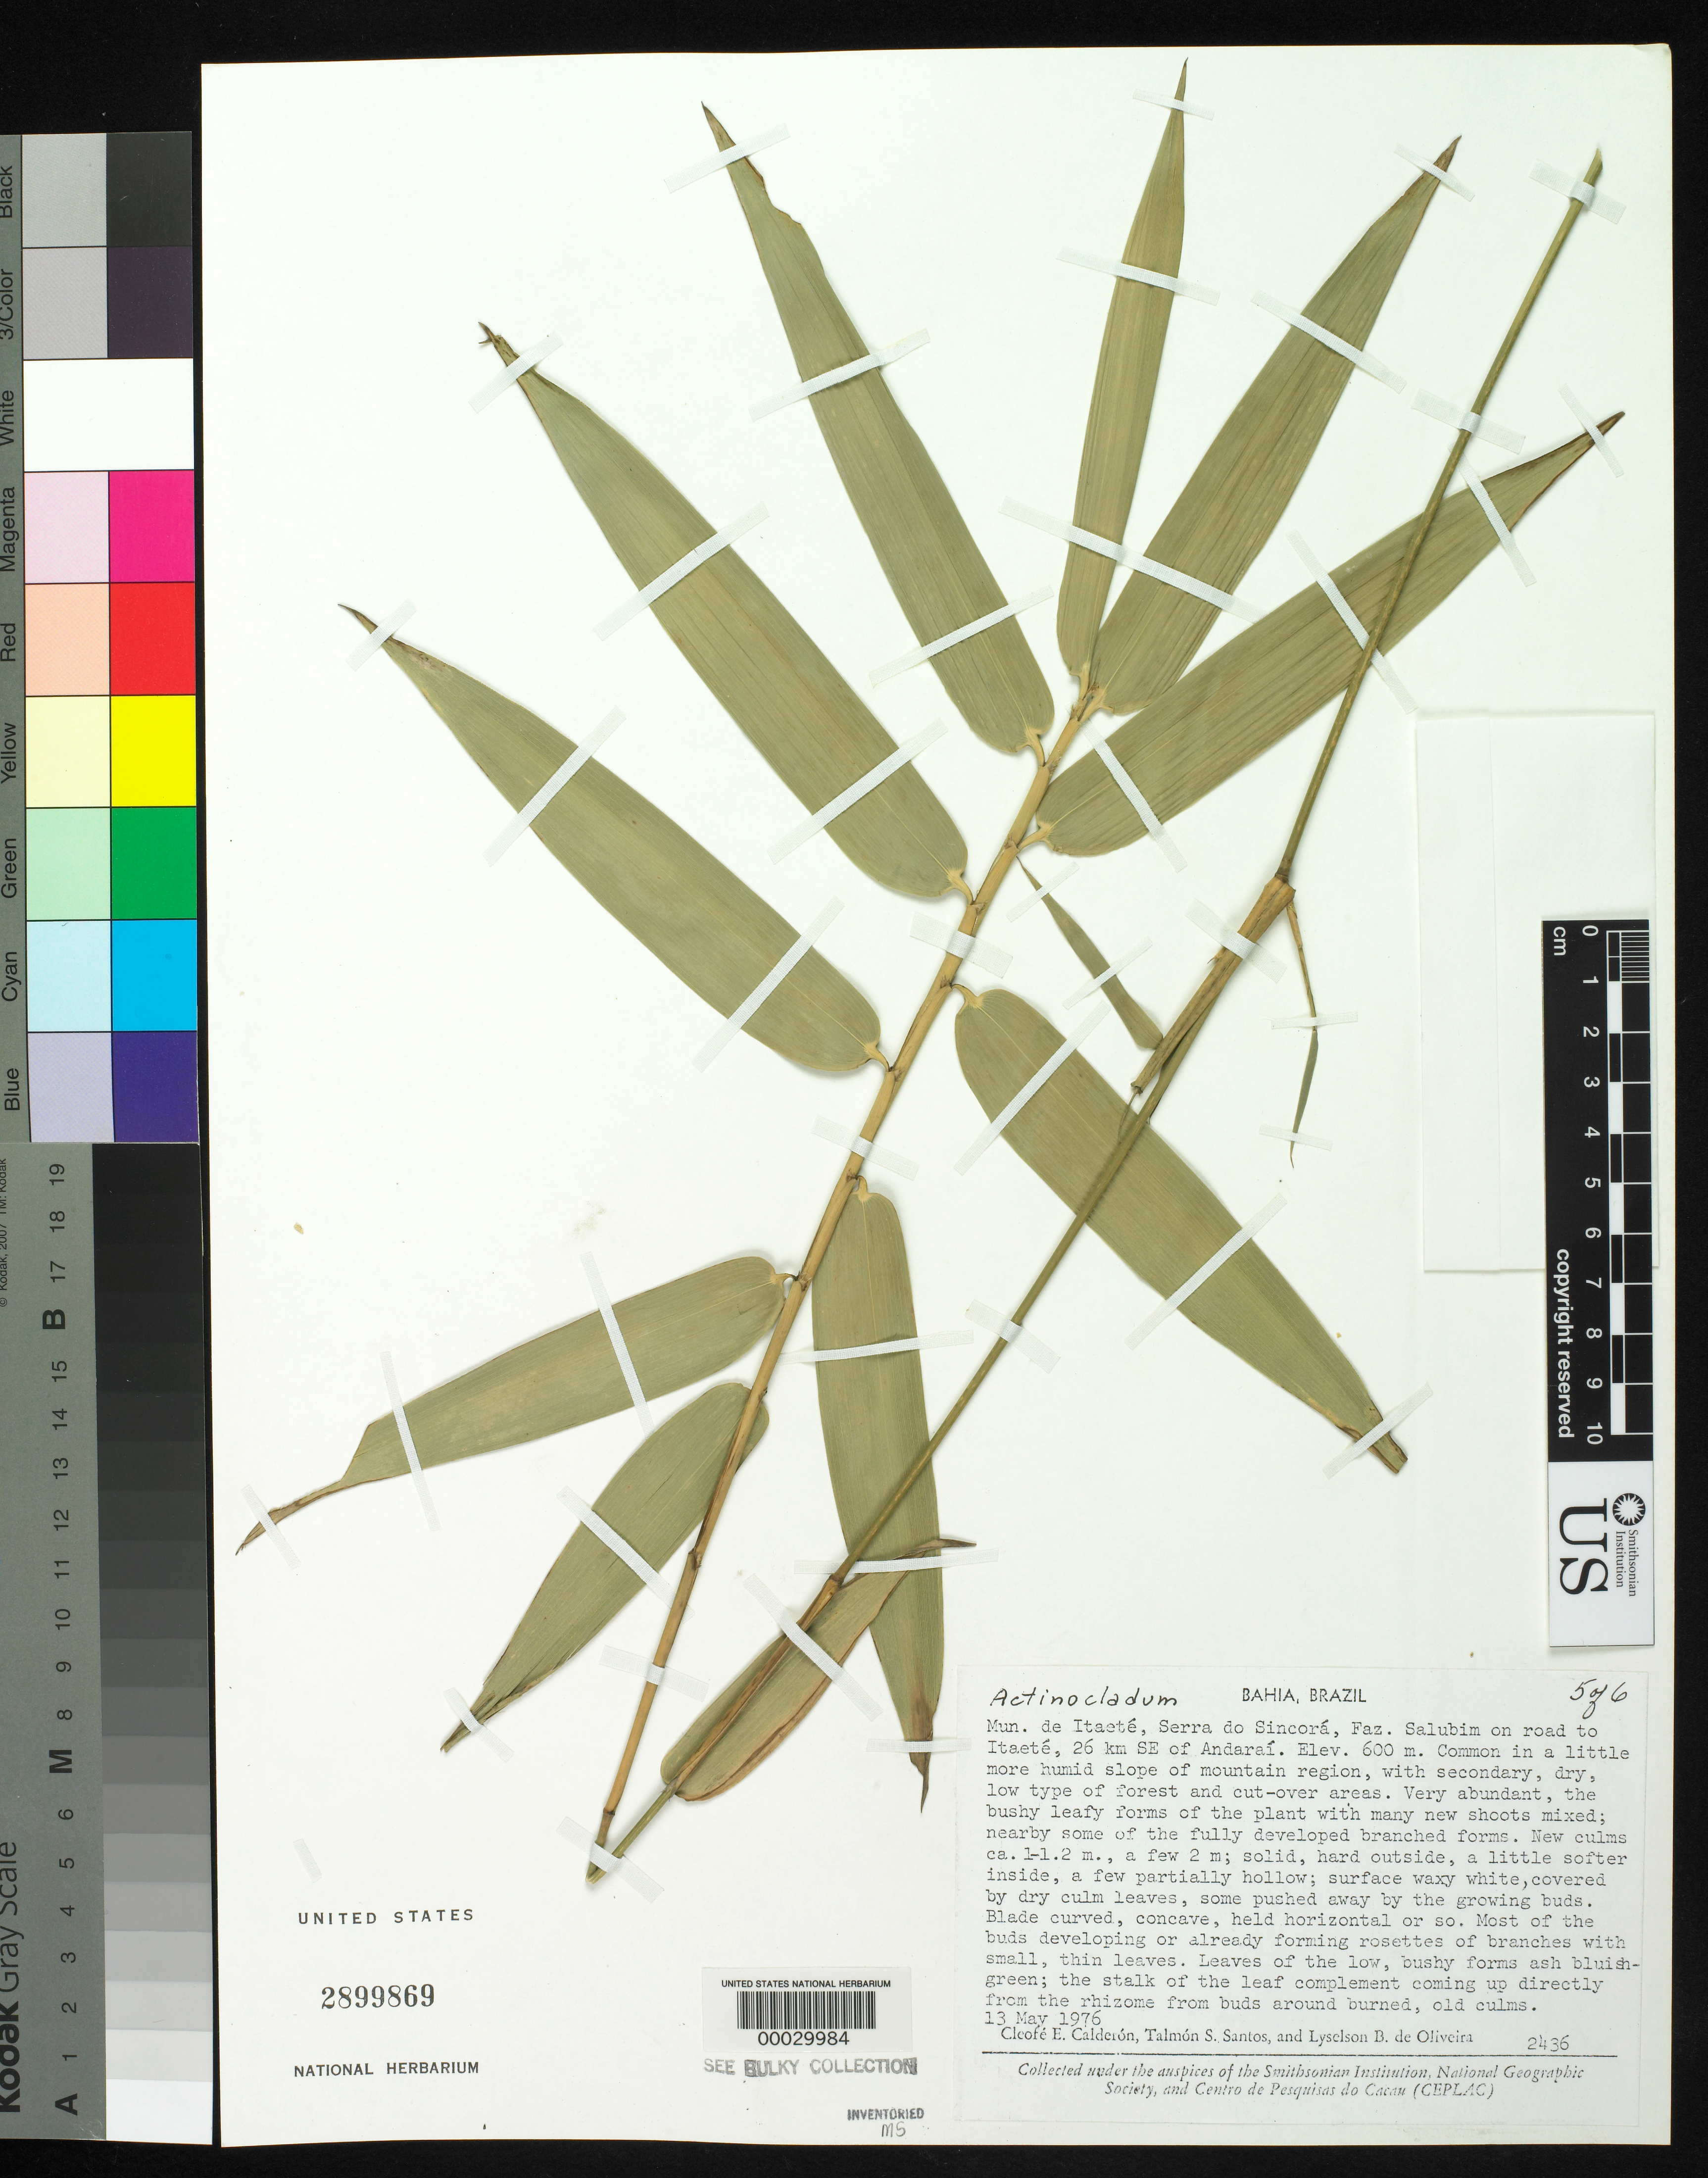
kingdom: Plantae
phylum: Tracheophyta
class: Liliopsida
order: Poales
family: Poaceae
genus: Actinocladum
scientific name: Actinocladum verticillatum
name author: (Nees) McClure ex Soderstr.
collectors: C. E. Calderón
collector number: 2436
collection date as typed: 13 May 1976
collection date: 1976-05-13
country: Brazil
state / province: Bahia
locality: Serra do sincora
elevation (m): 600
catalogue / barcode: US 2899869